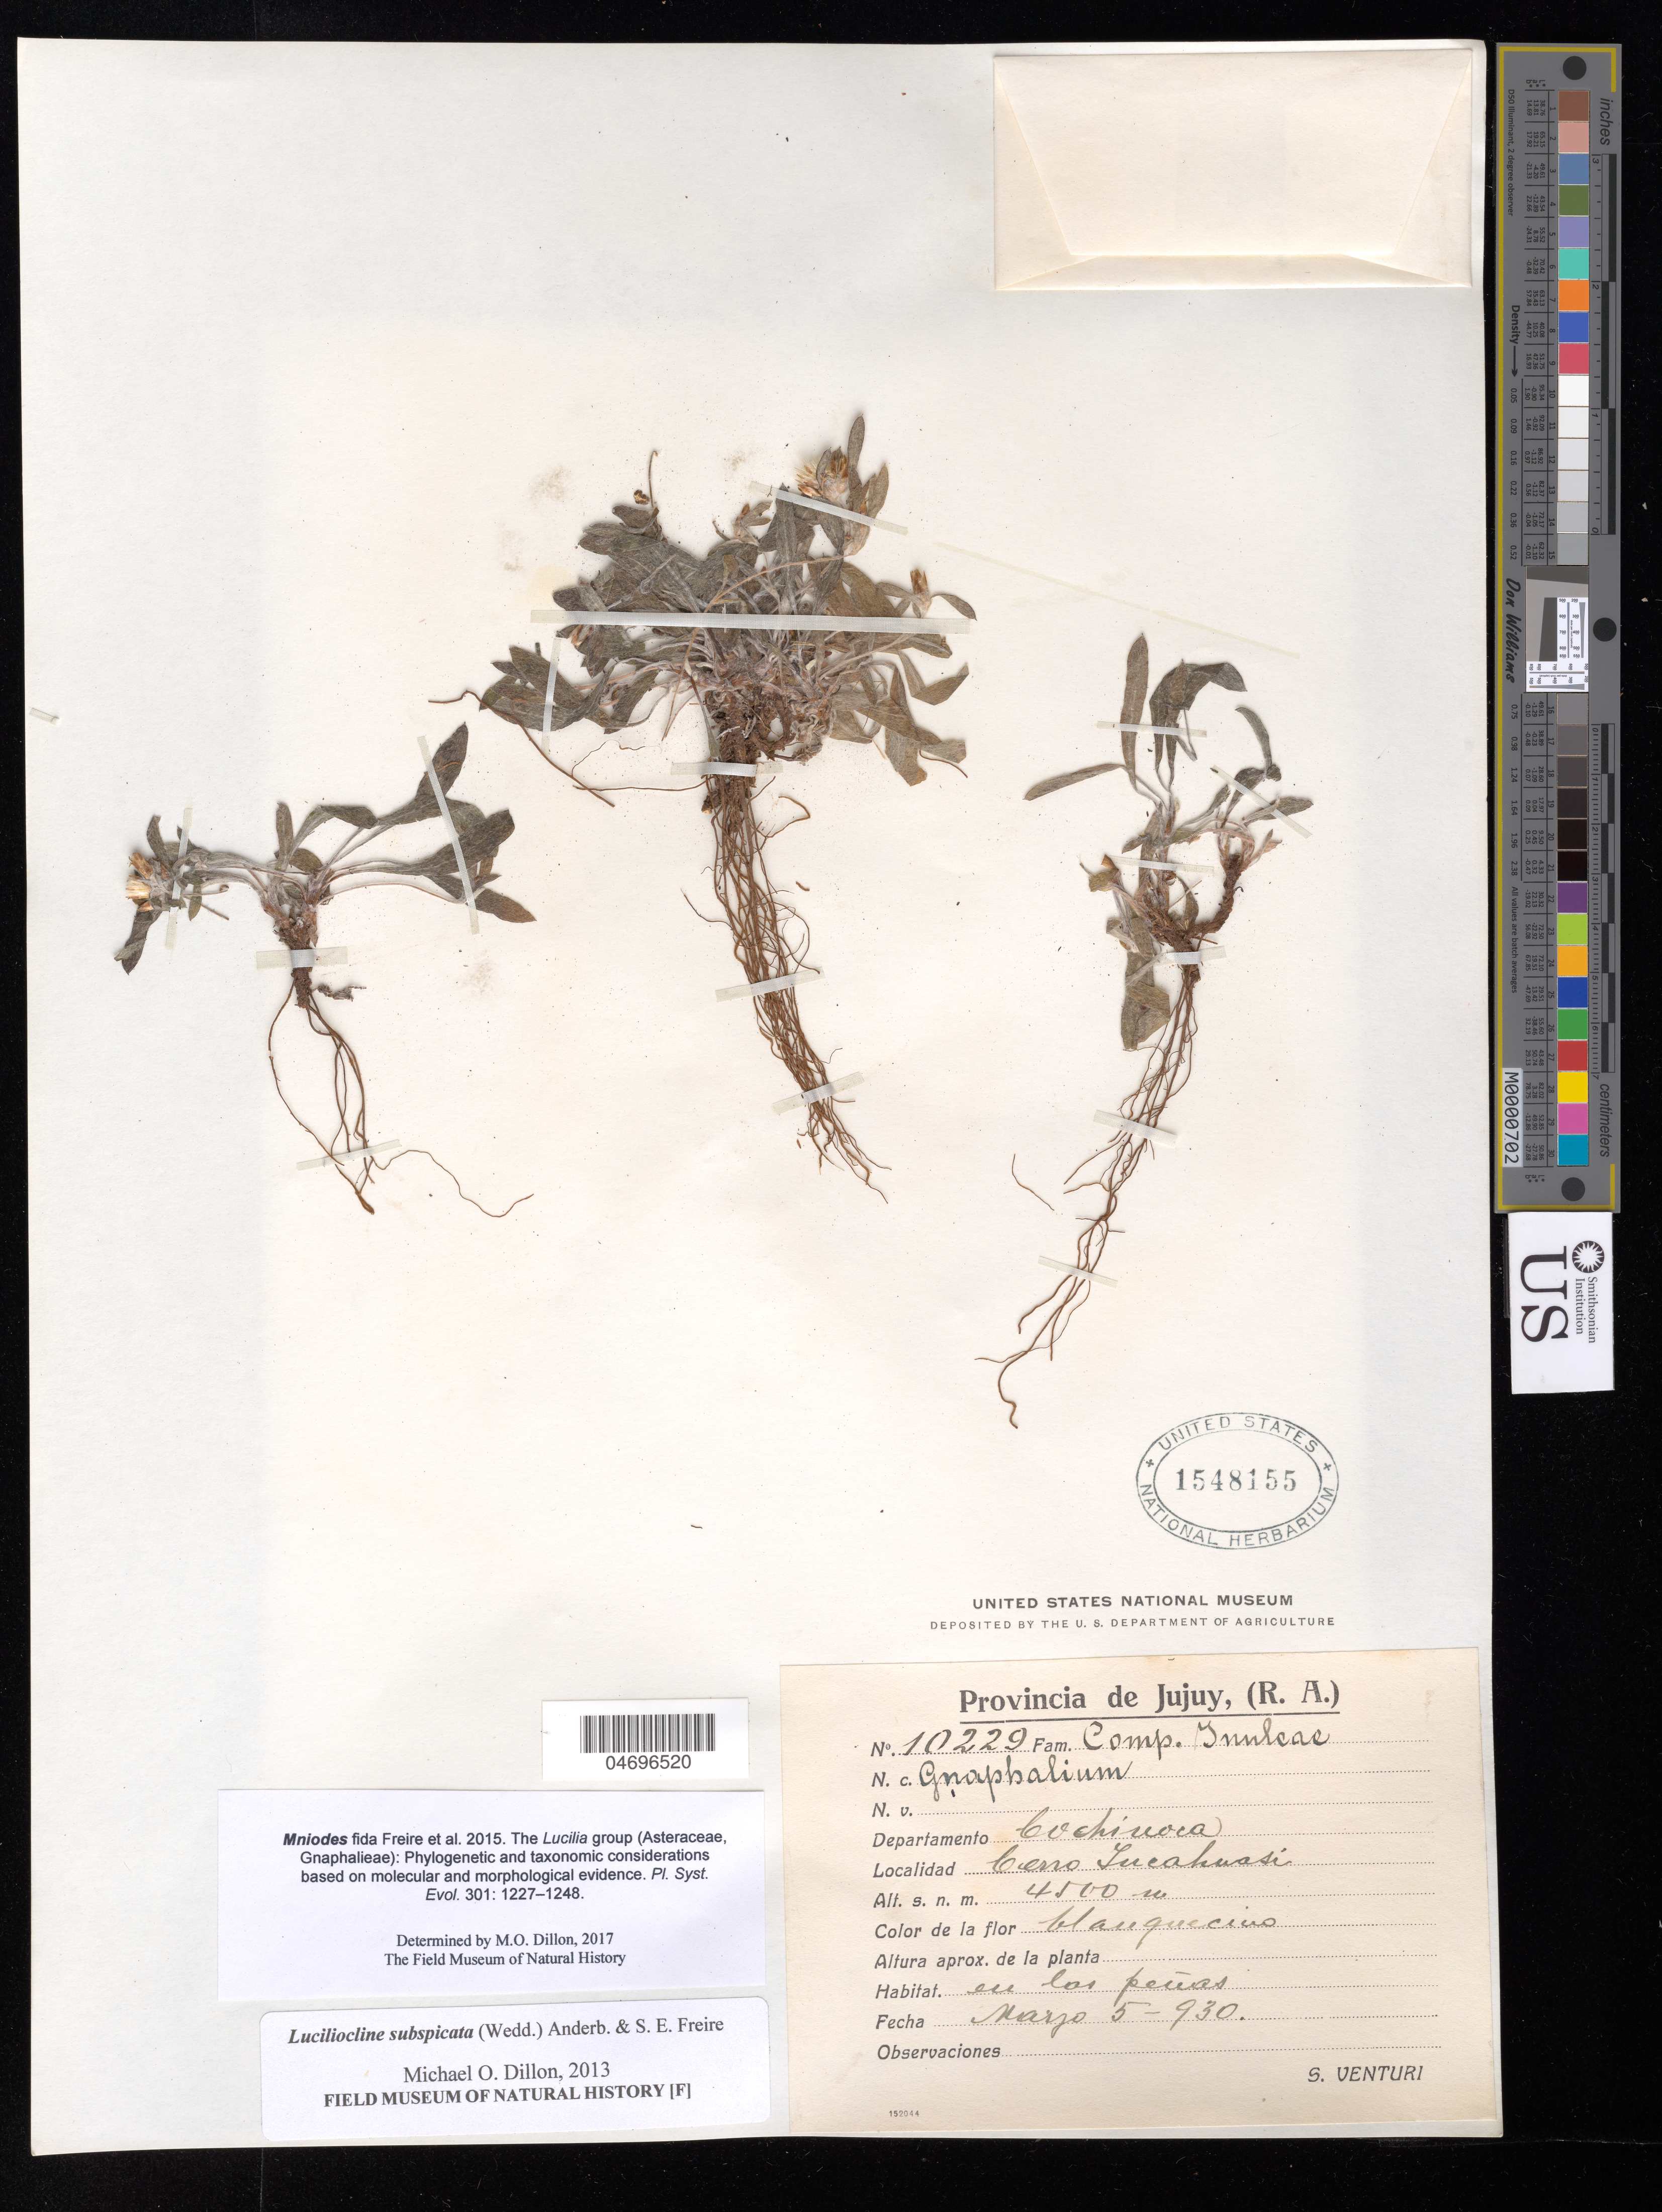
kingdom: Plantae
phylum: Tracheophyta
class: Magnoliopsida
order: Asterales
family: Asteraceae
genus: Mniodes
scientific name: Mniodes subspicata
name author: (Wedd.) S.E. Freire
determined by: Dillon, M. O.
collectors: S. Venturi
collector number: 10229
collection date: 1930-05-05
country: Argentina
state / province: Jujuy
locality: Departamento Cochinoca. Cerro Tucahuasi.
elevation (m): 4500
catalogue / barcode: US 1548155